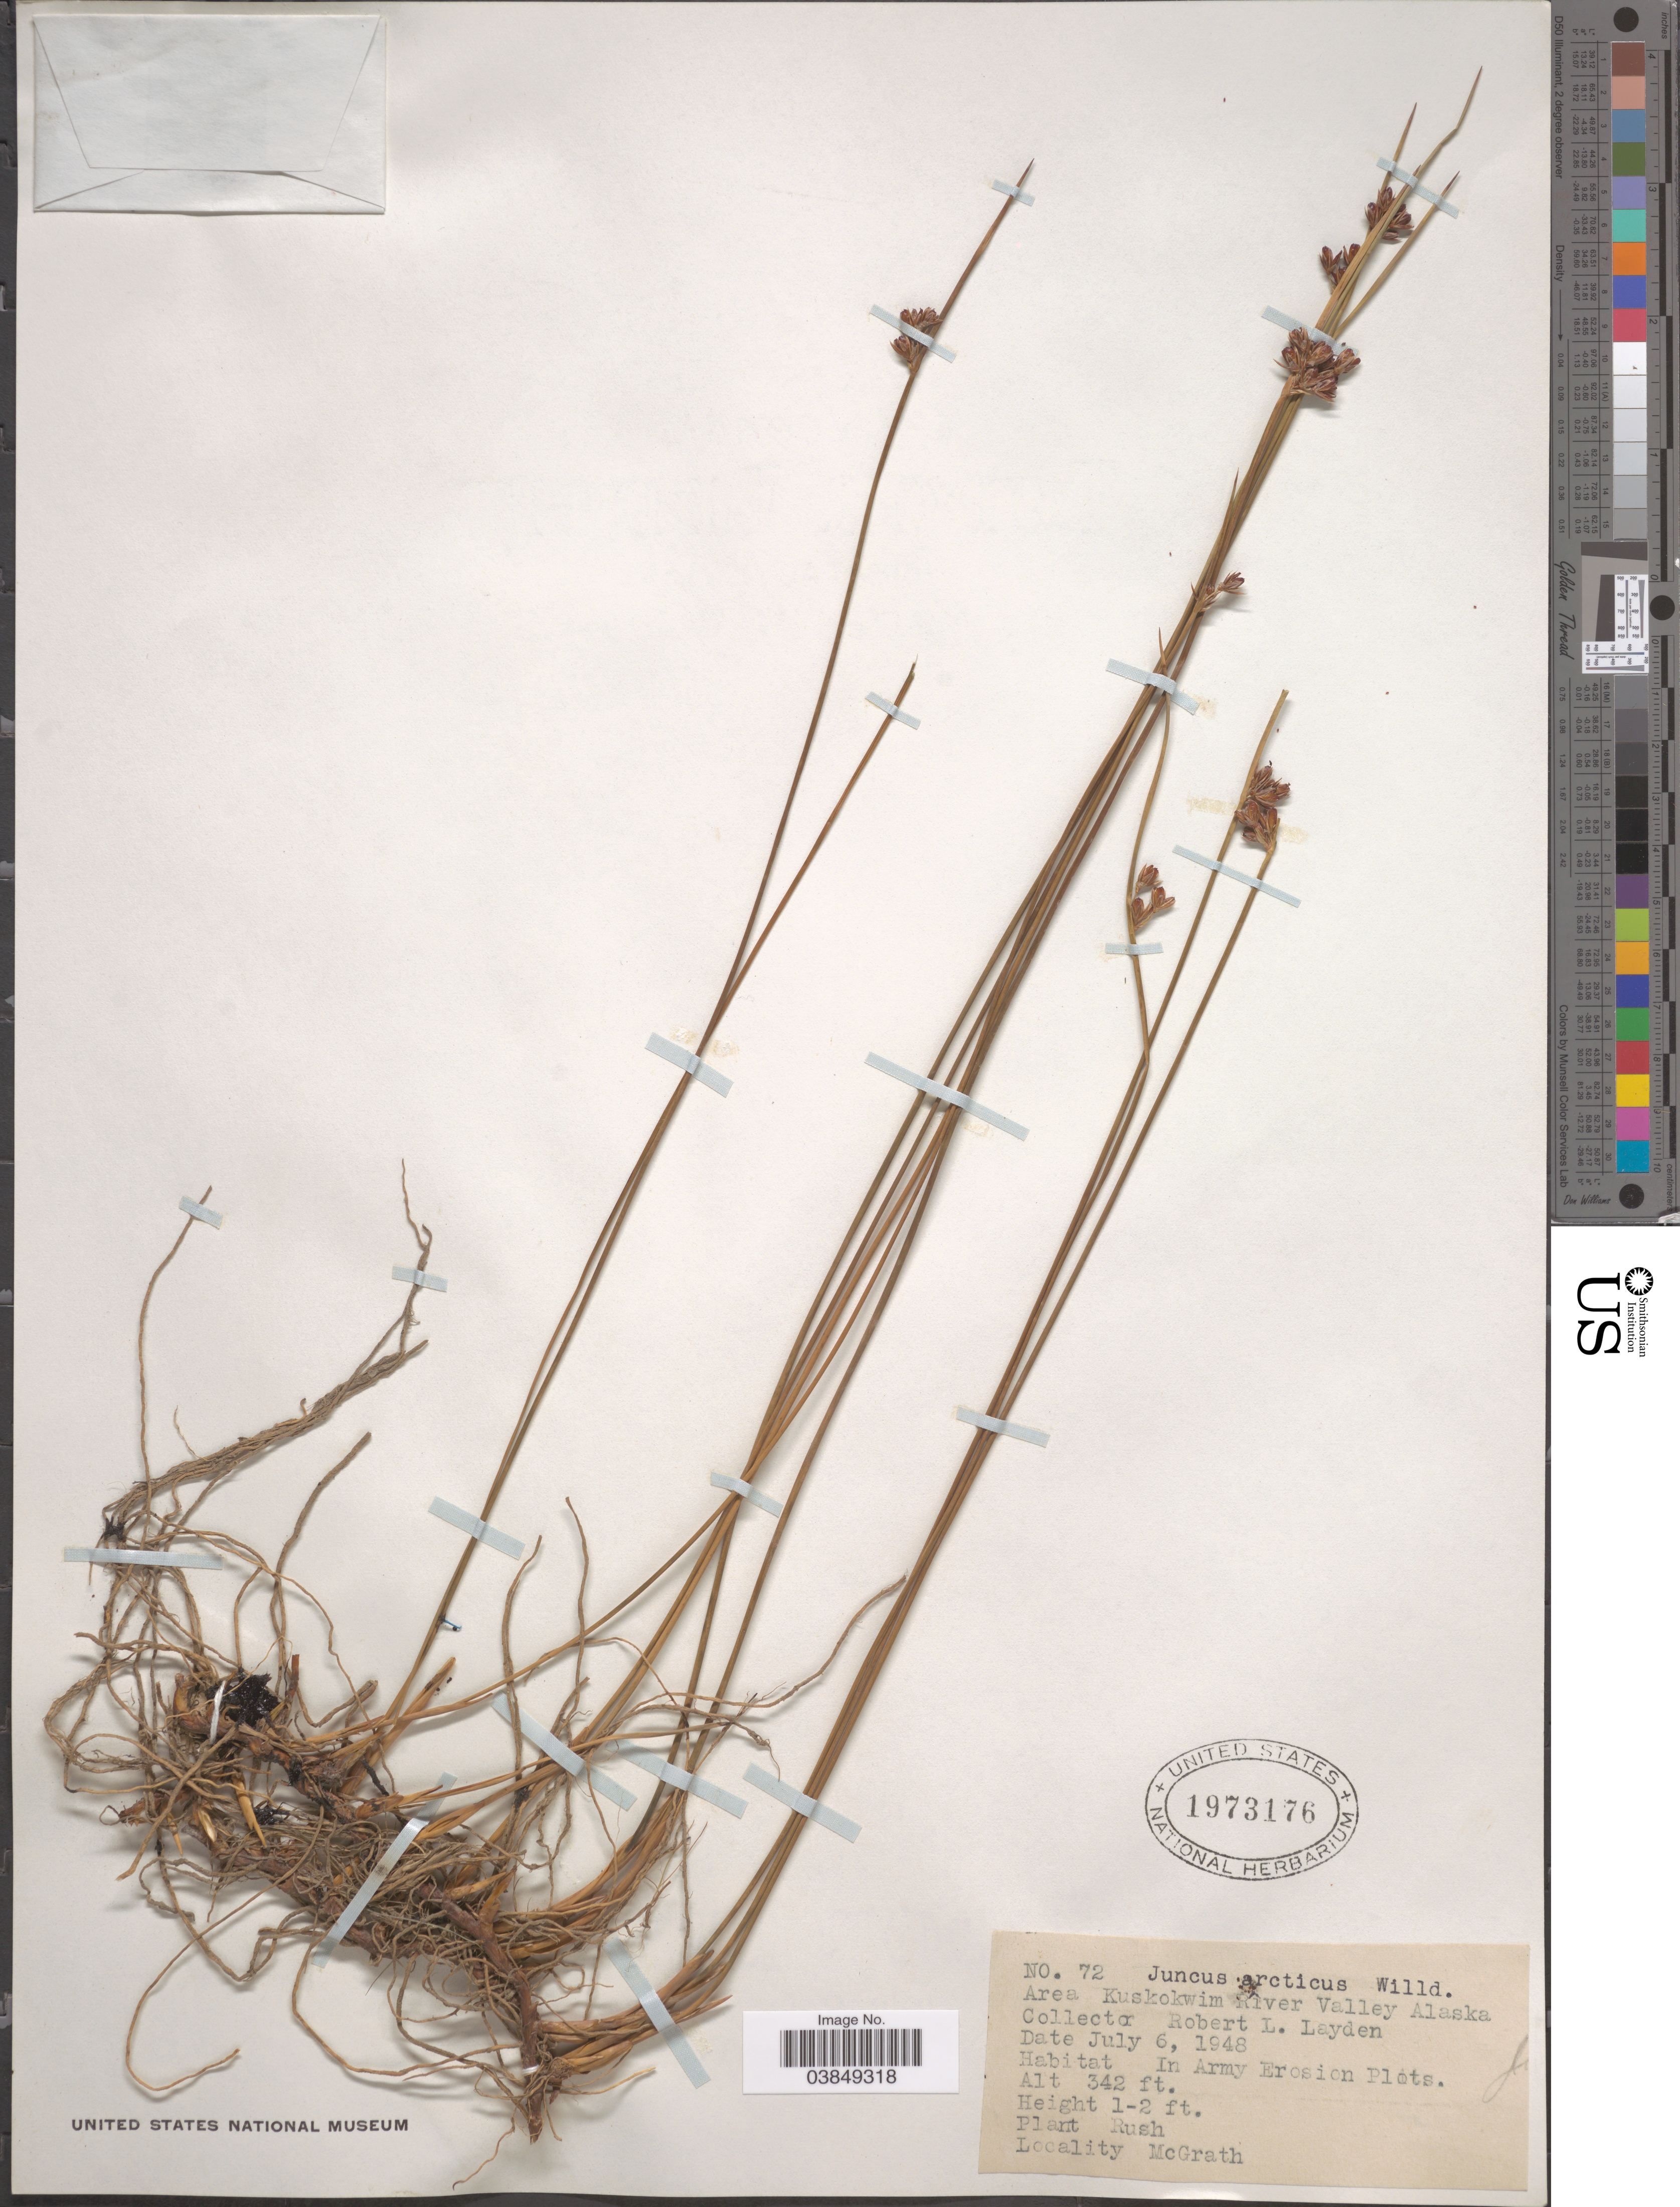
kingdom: Plantae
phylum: Tracheophyta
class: Liliopsida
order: Poales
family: Juncaceae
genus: Juncus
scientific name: Juncus arcticus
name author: Willd.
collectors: R. Layden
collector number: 72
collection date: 1948-07-06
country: United States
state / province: Alaska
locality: Area Kuskokwim River Valley. In Army Erosion Plots. McGrath.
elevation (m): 104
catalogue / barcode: US 1973176